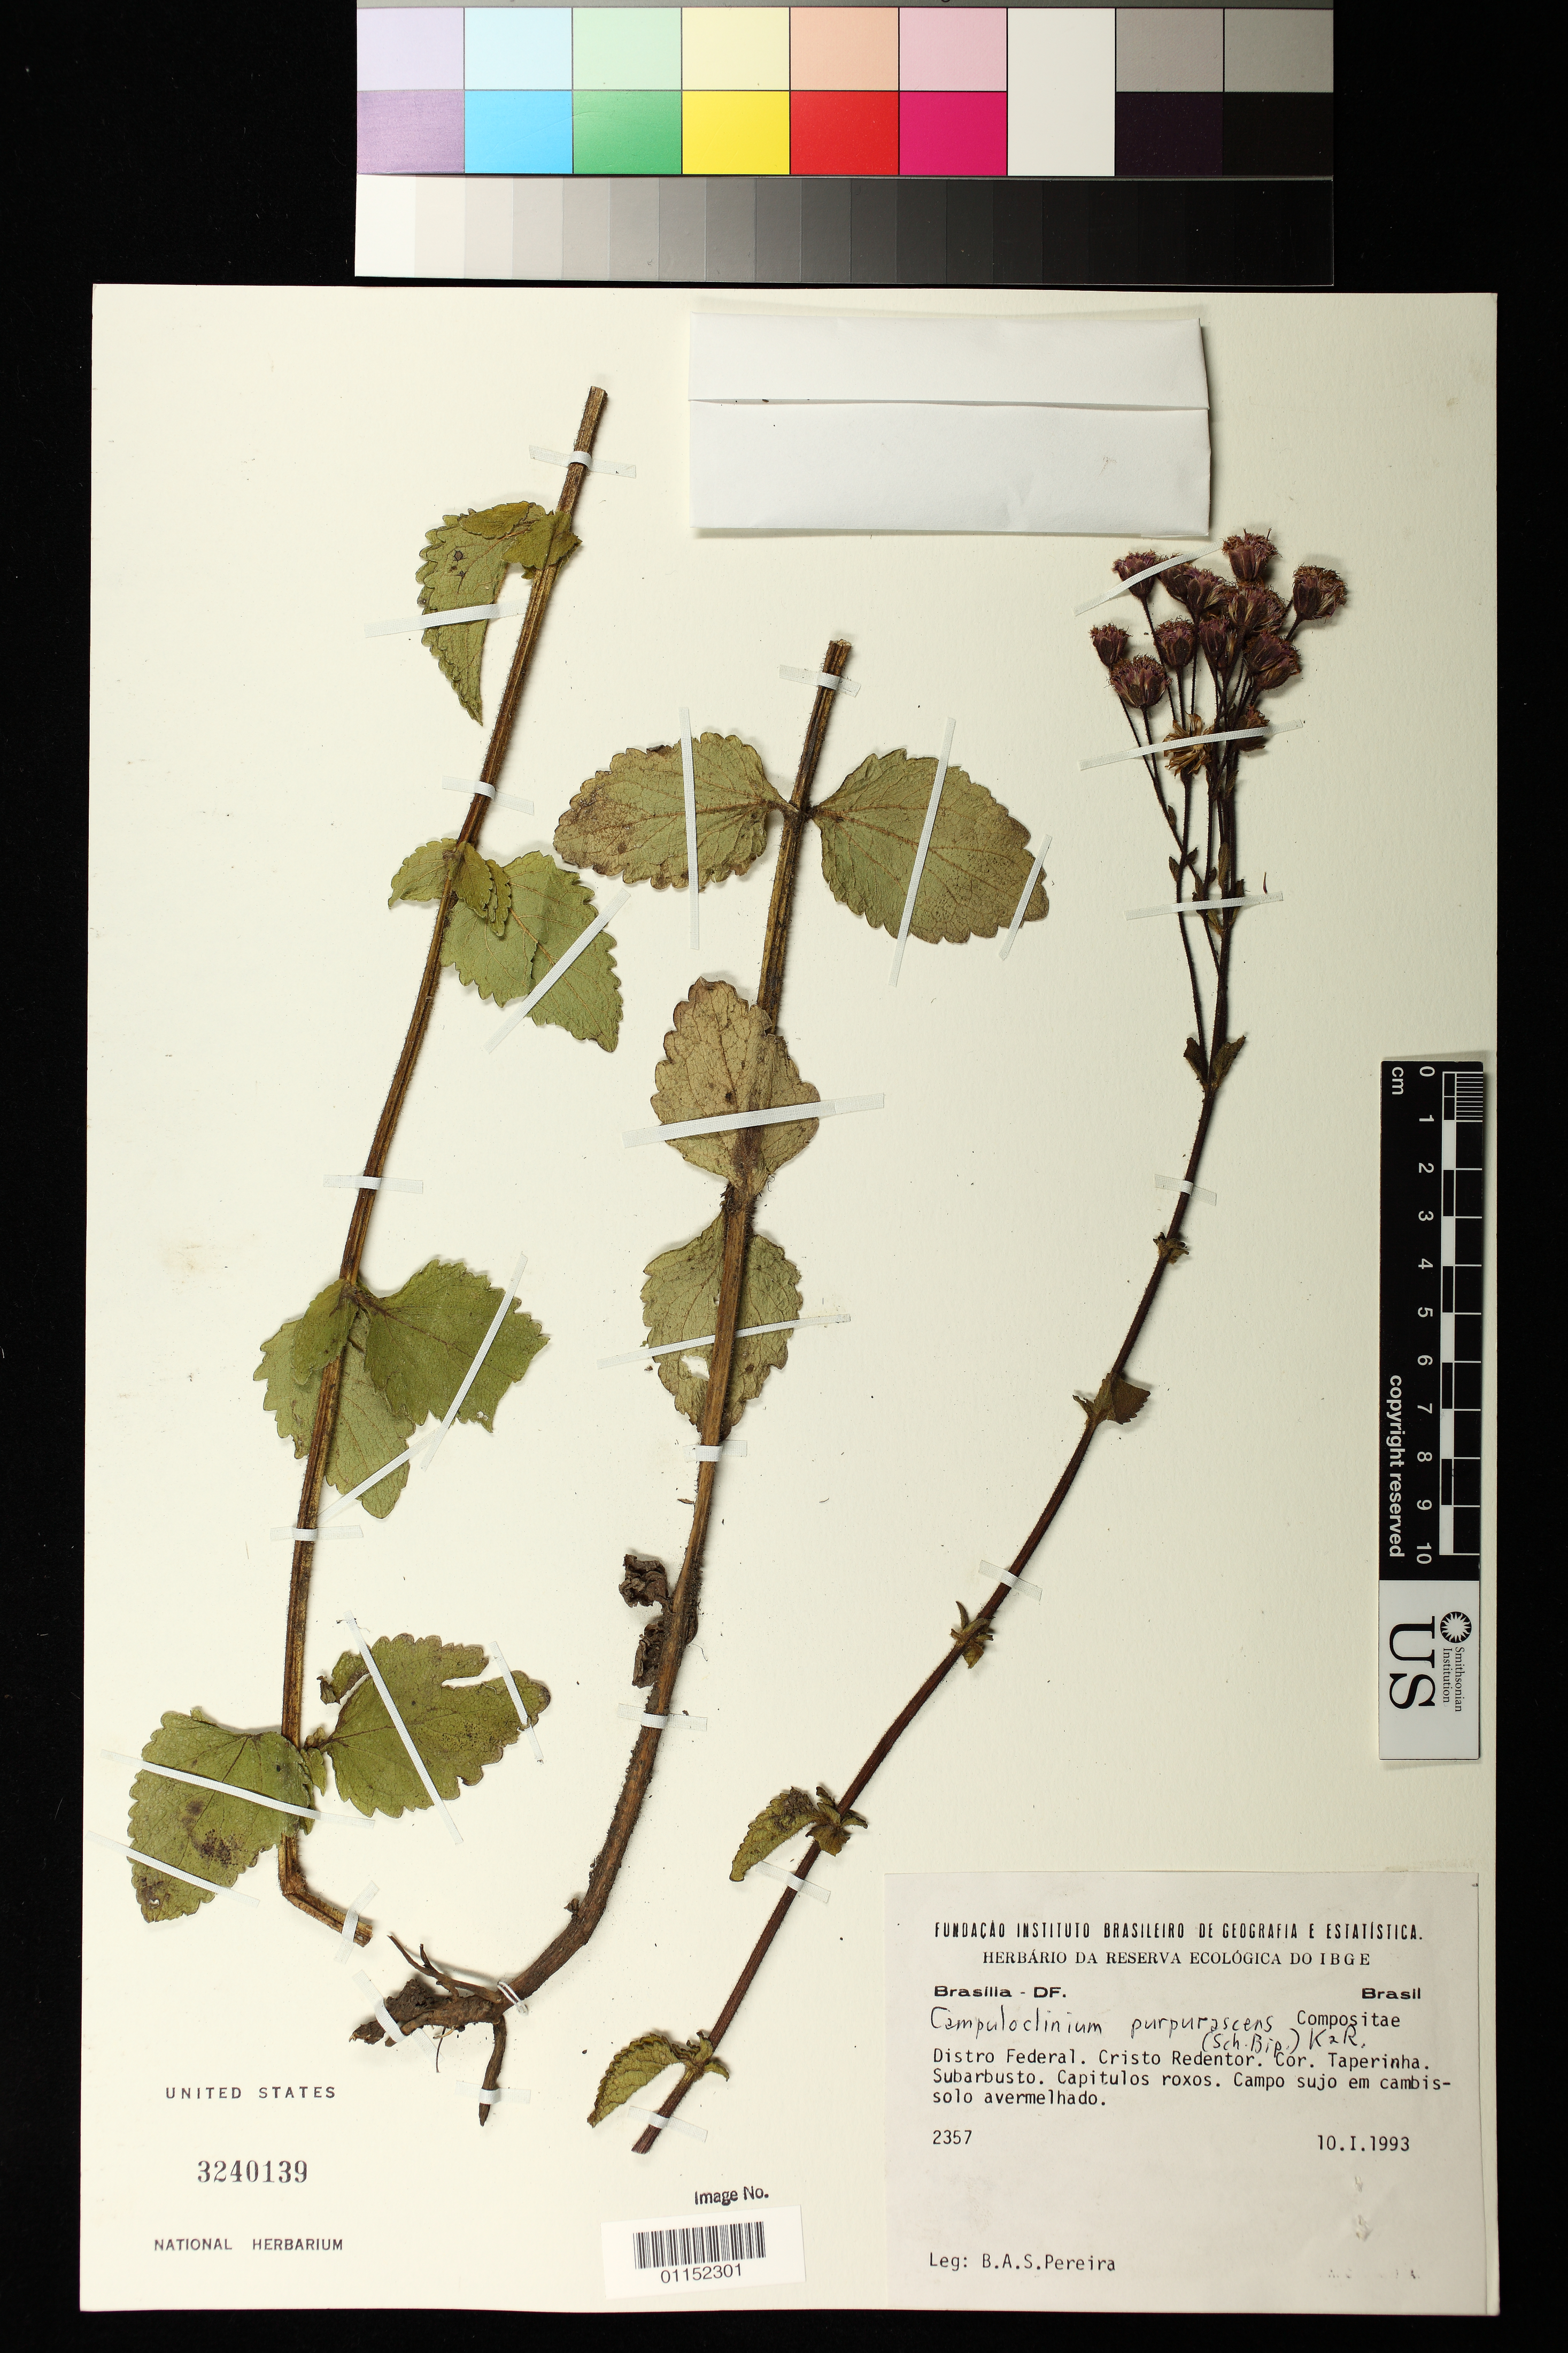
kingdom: Plantae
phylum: Tracheophyta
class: Magnoliopsida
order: Asterales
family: Asteraceae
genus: Campuloclinium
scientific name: Campuloclinium eiteniorum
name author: R.M. King & H. Rob.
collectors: B. A. S. Pereira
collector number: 2357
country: Brazil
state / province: Distrito Federal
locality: Cristo Redentor. Coir. Taperinha.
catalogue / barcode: US 3240139